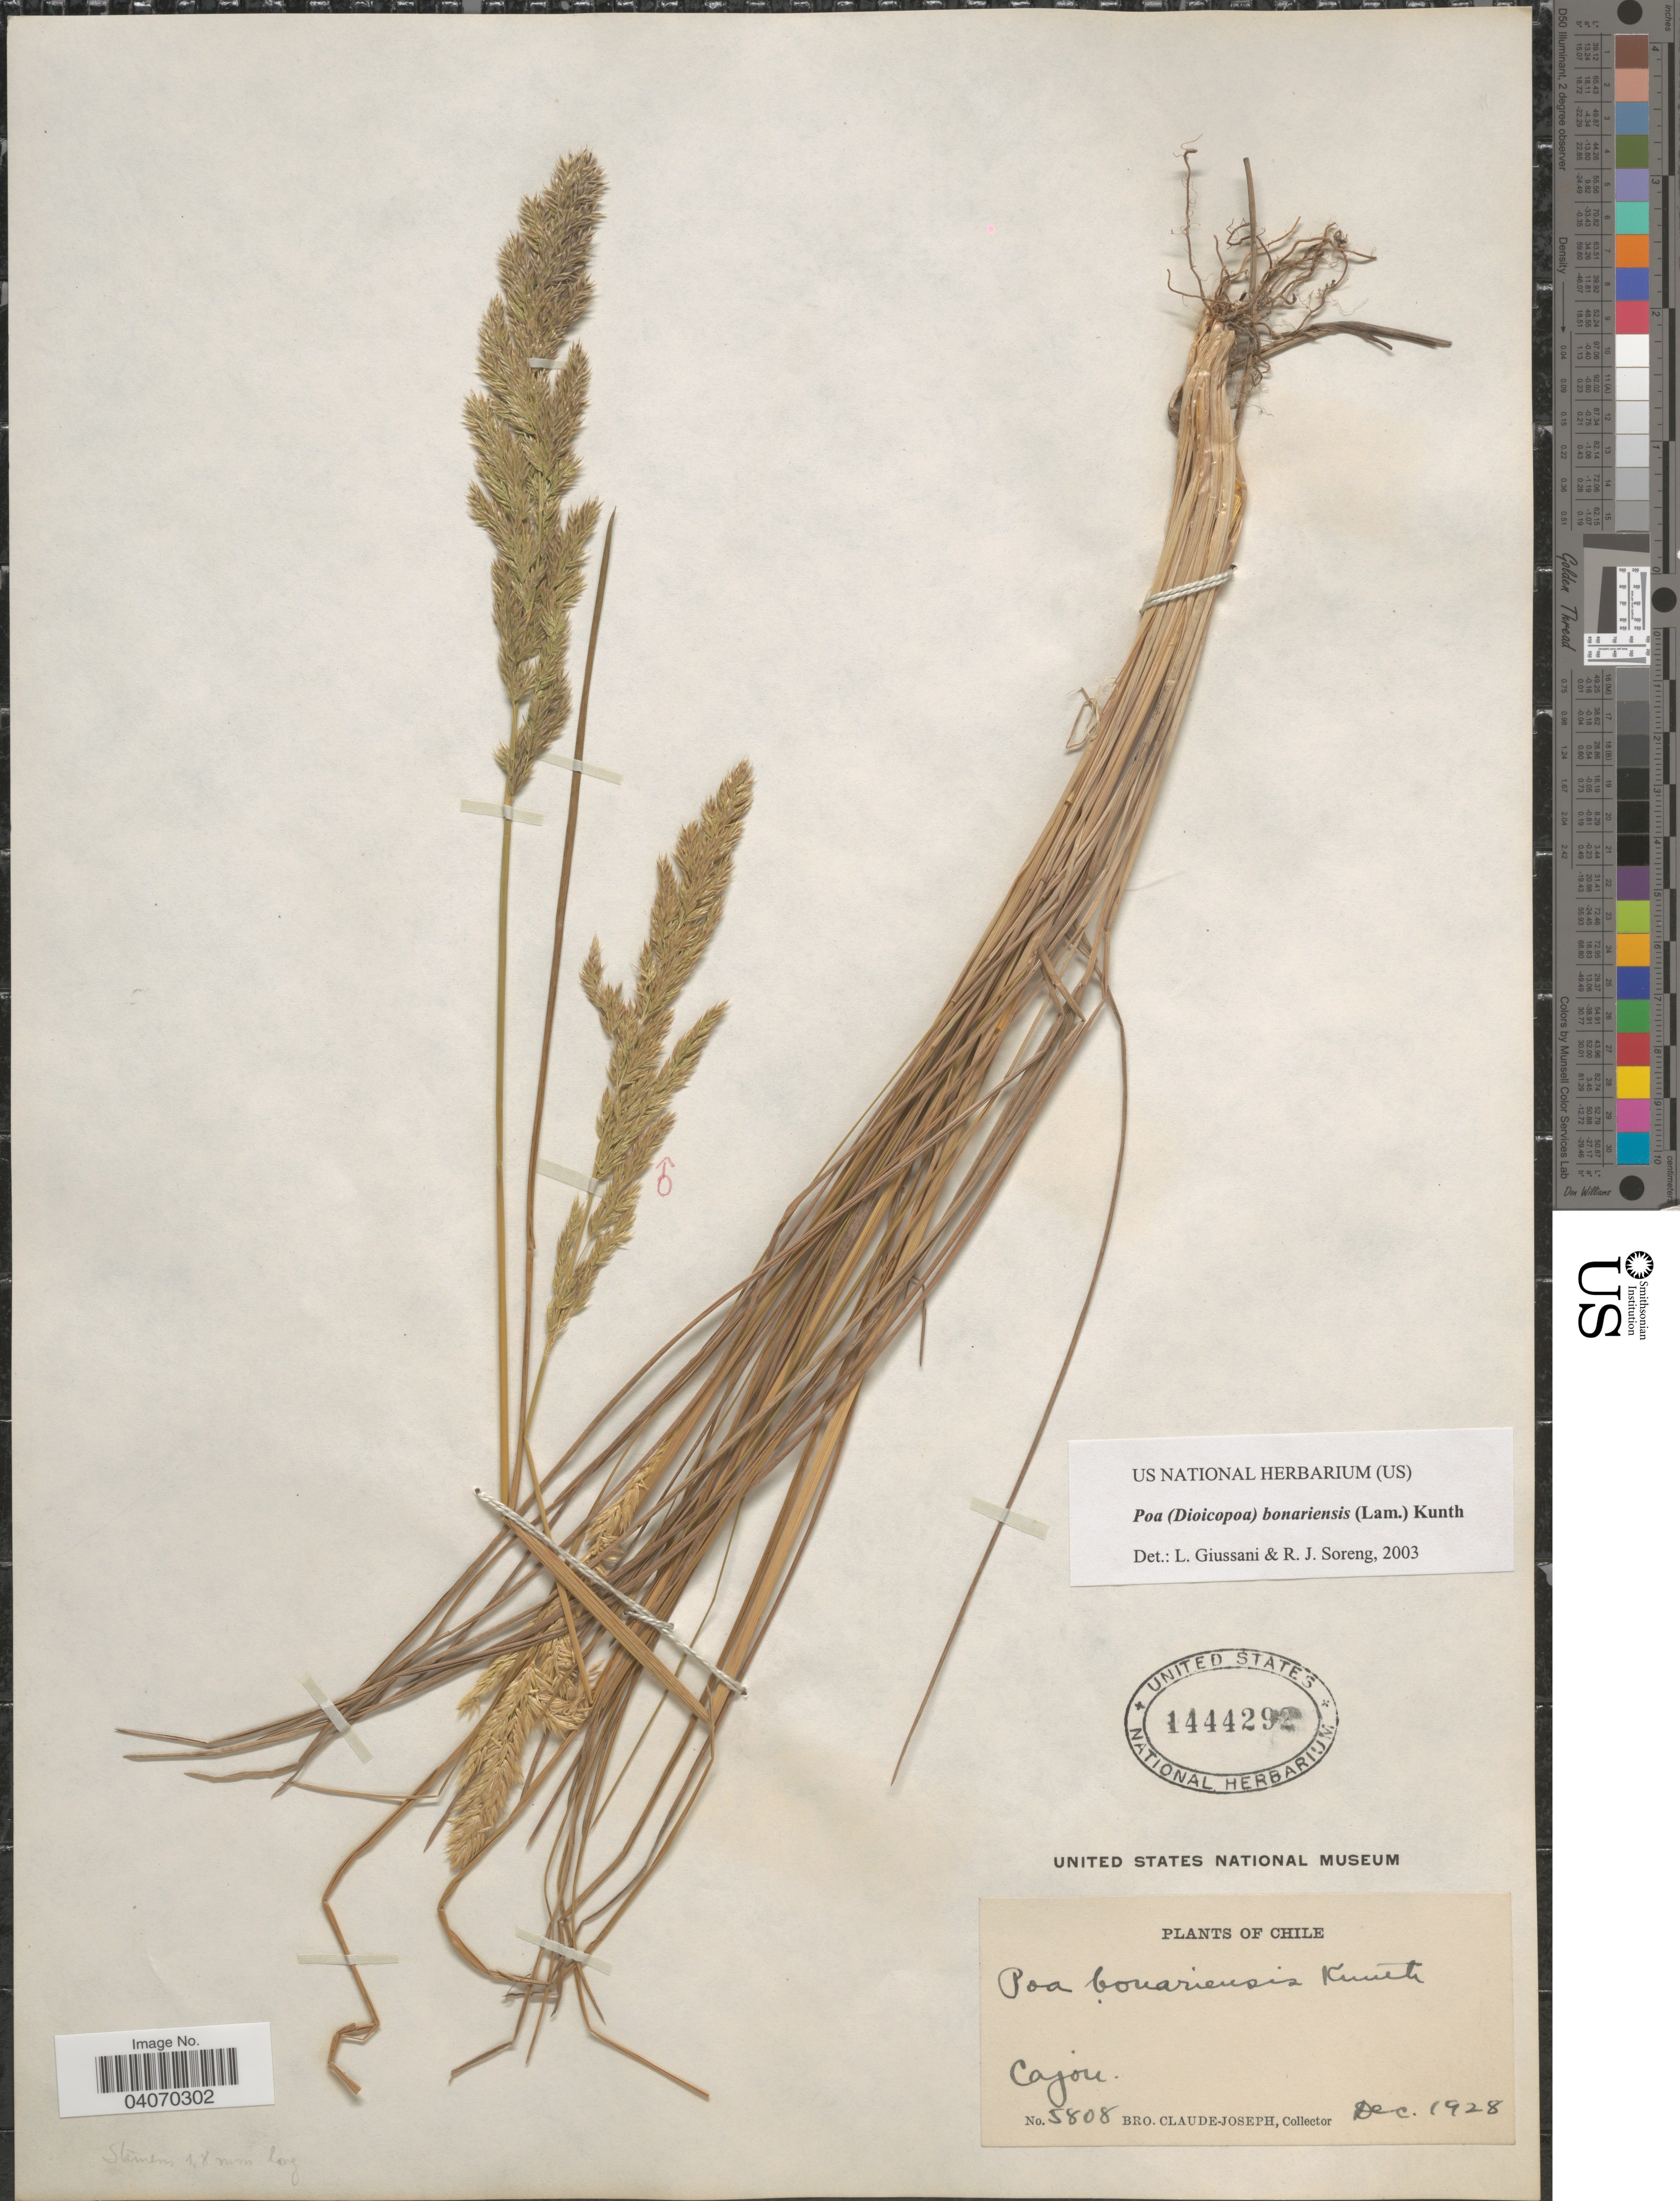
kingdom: Plantae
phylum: Tracheophyta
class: Liliopsida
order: Poales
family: Poaceae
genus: Poa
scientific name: Poa bonariensis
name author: (Lam.) Kunth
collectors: Bro. Claude-Joseph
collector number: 5808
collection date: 1928-12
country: Chile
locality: Cajon.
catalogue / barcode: US 1444292